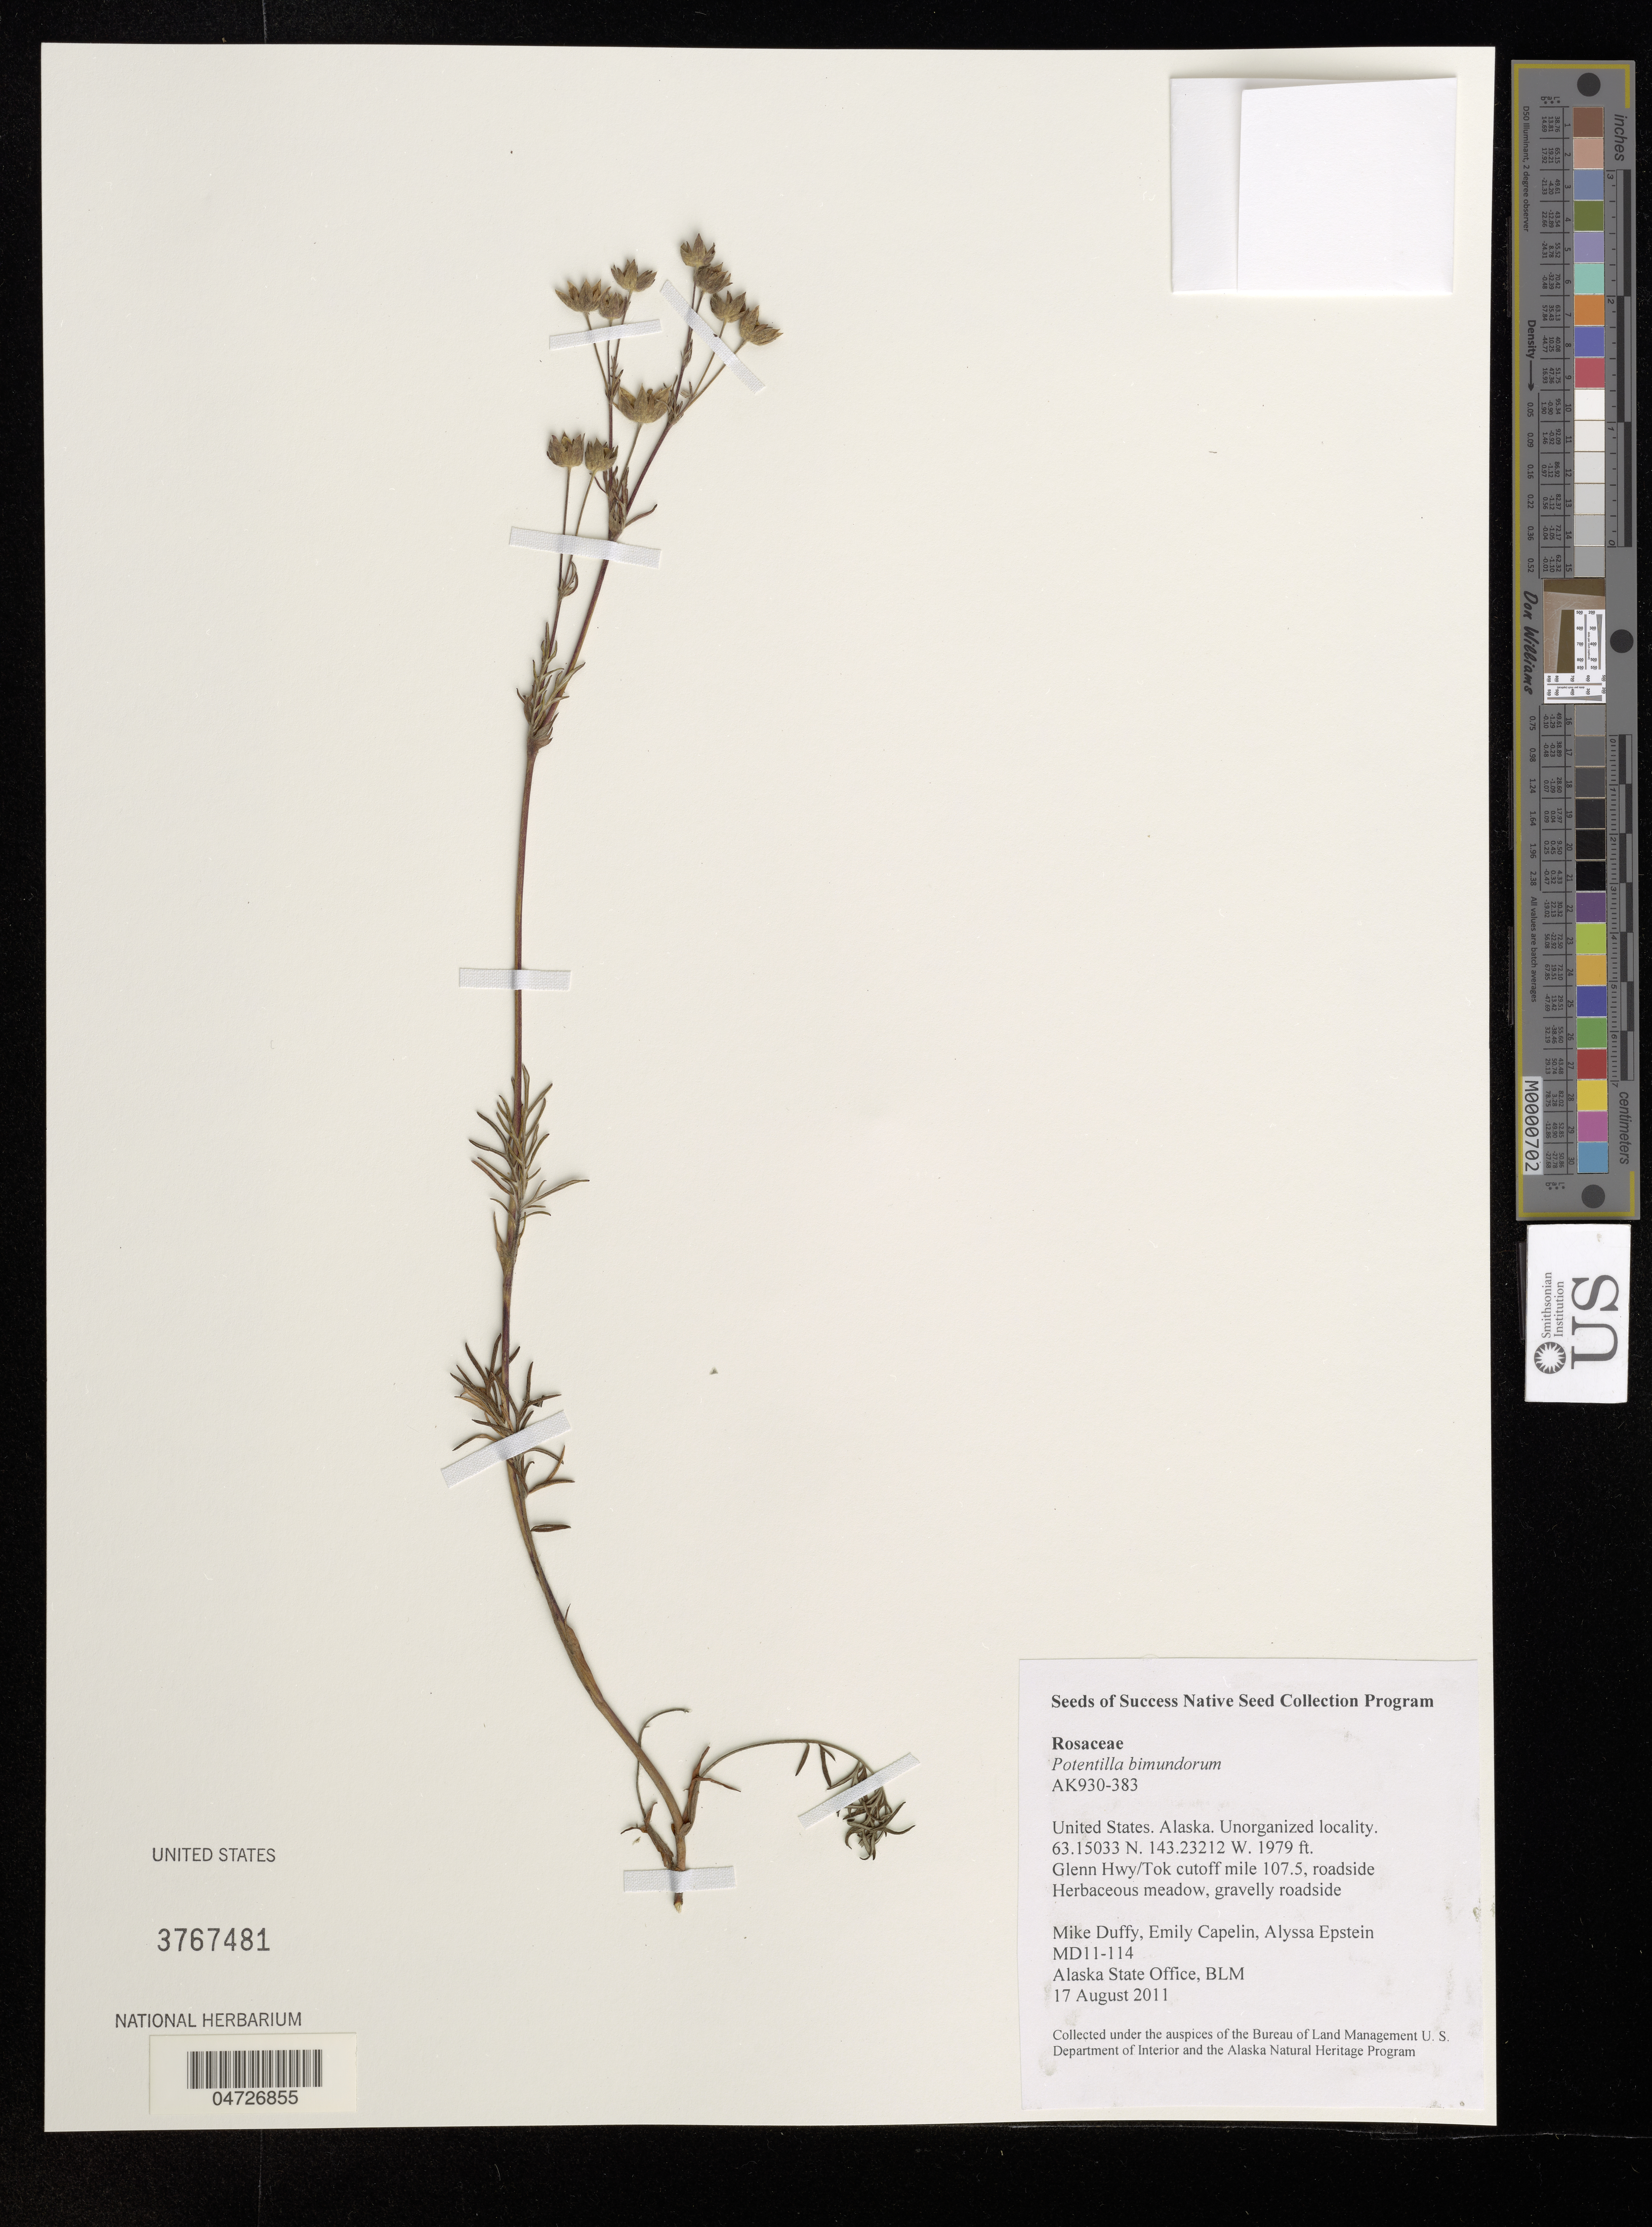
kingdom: Plantae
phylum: Tracheophyta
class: Magnoliopsida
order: Rosales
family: Rosaceae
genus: Potentilla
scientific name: Potentilla bimundorum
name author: Soják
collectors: M. Duffy, E. Capelin & A. Epstein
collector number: MD11-114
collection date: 2011-08-17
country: United States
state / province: Alaska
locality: Unorganized locality. Glenn Hwy/Tok cutoff mile 107.5, roadside Herbaceous meadow, gravelly roadside.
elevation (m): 603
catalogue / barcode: US 3767481